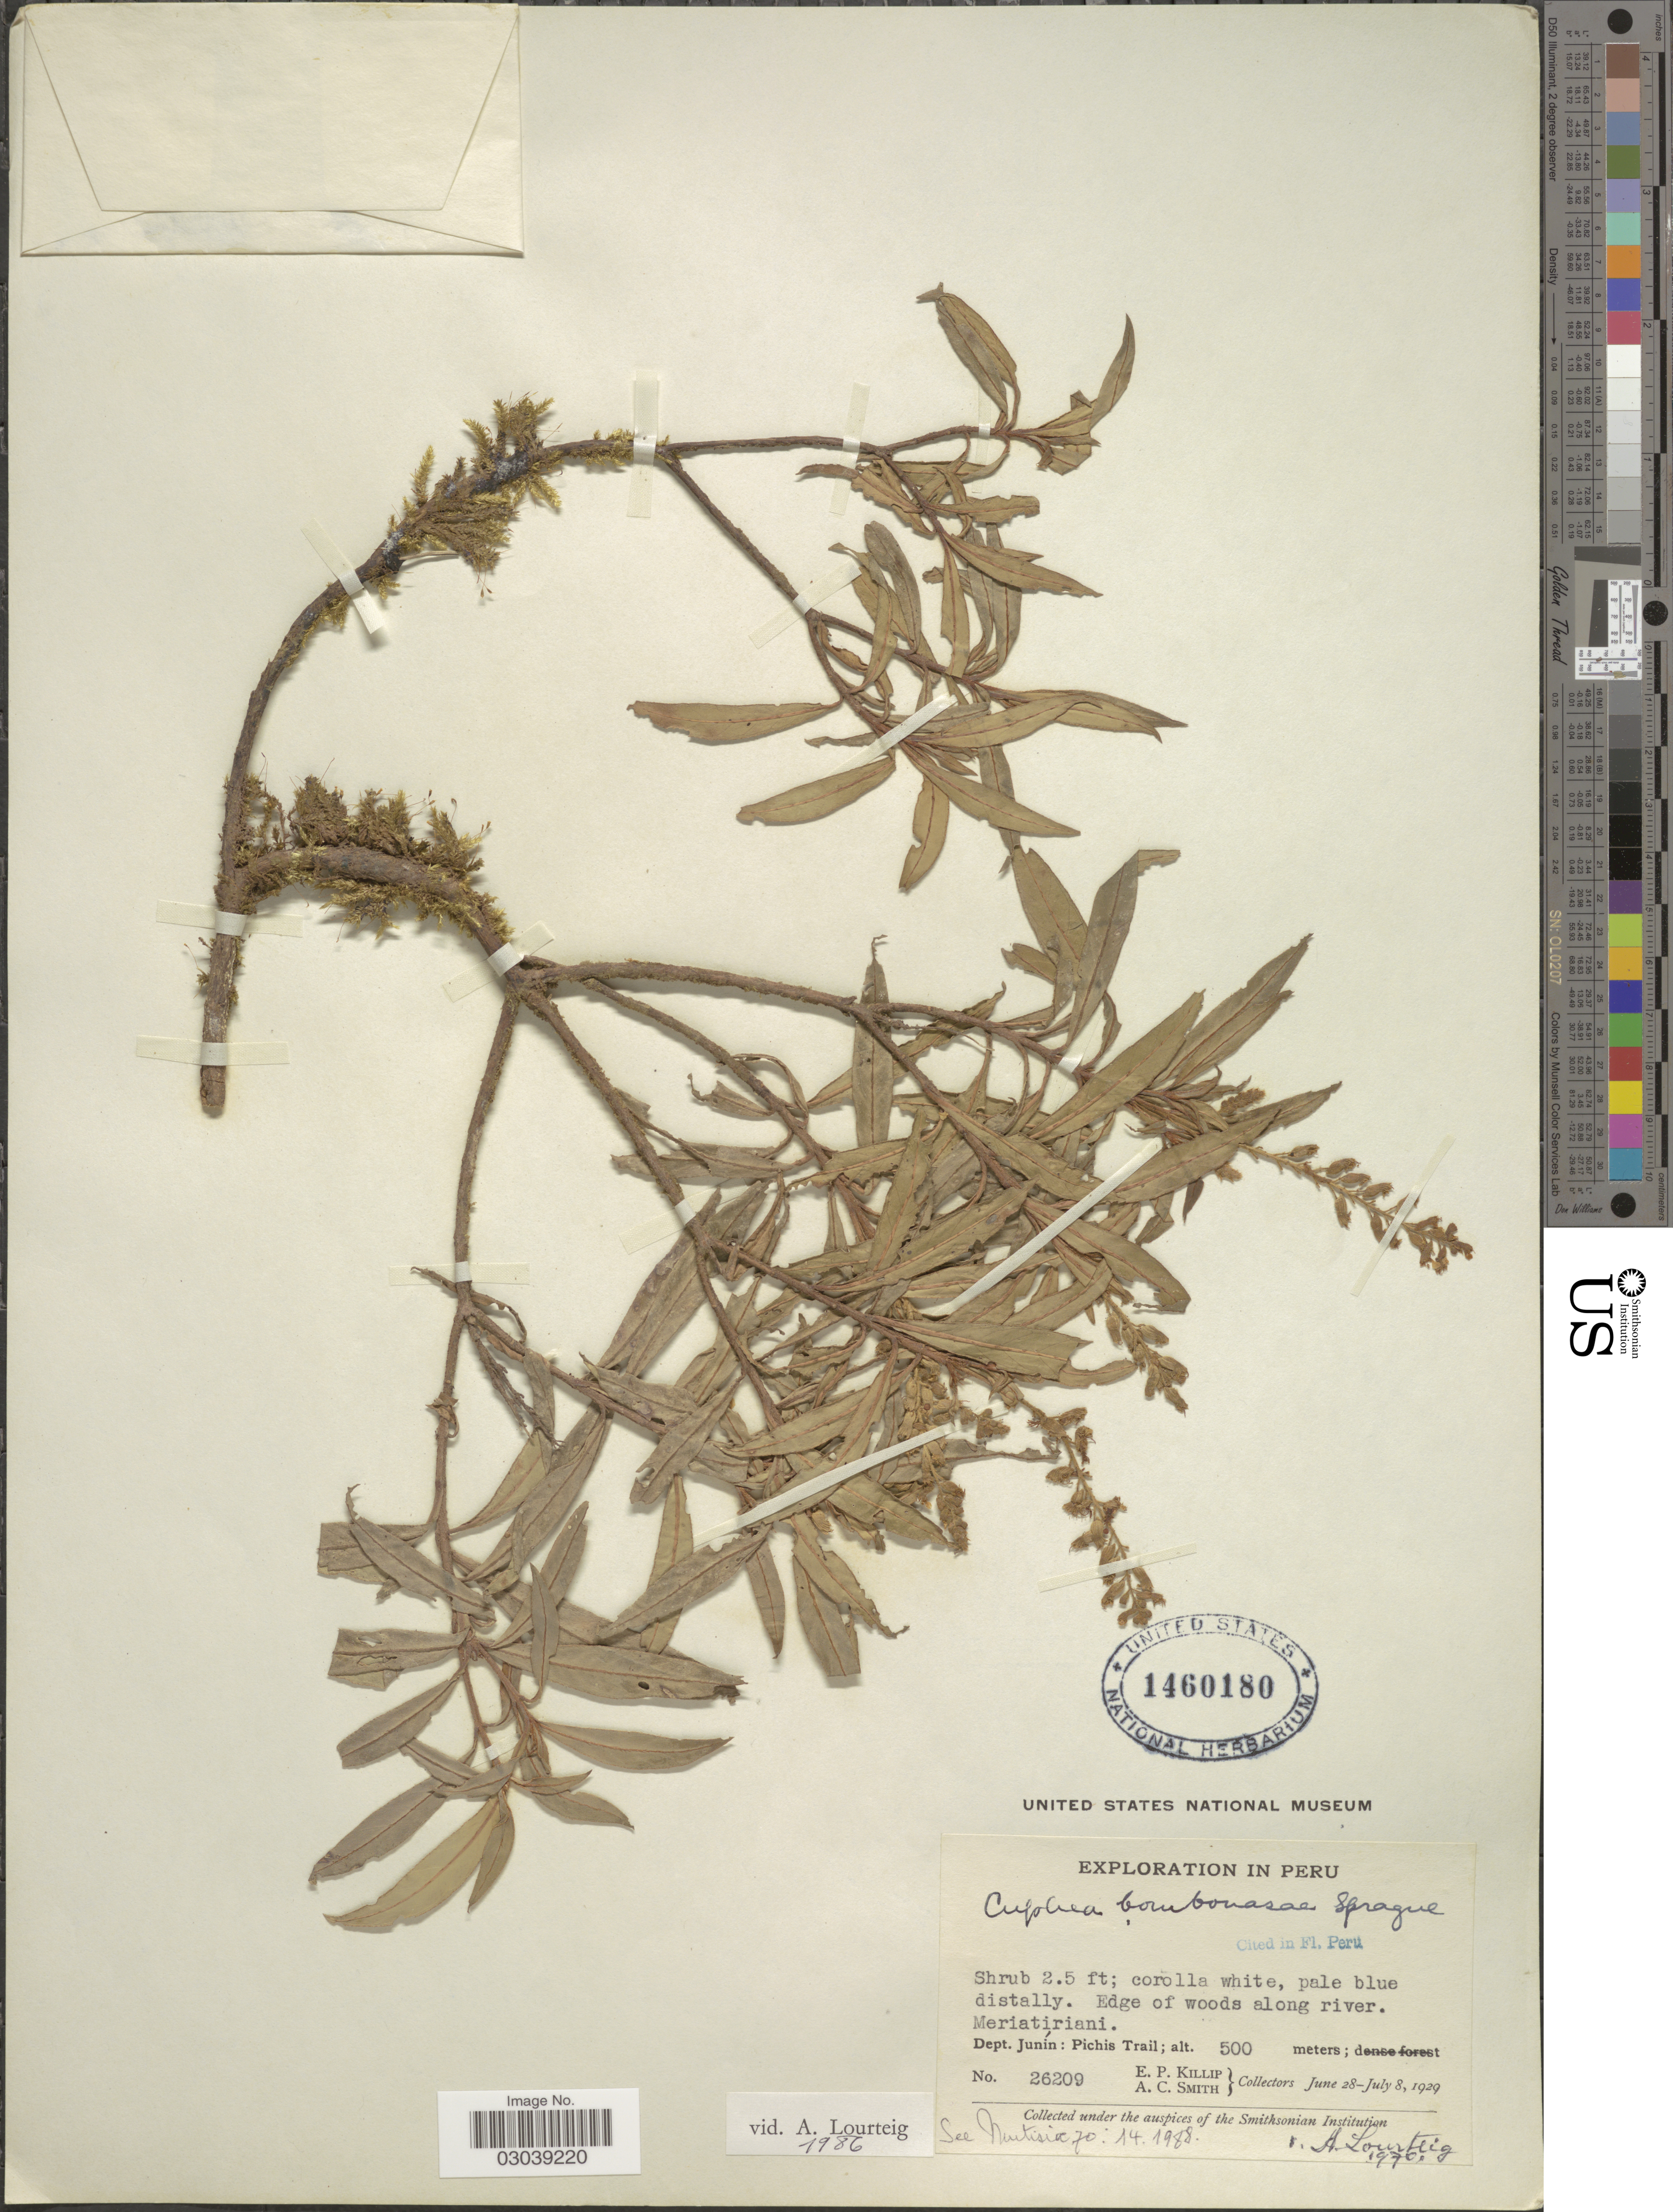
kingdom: Plantae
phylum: Tracheophyta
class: Magnoliopsida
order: Myrtales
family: Lythraceae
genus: Cuphea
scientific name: Cuphea bobonazae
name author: Sprague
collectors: E. P. Killip & A. C. Smith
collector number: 26209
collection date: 1929-06-28/1929-07-08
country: Peru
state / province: Junín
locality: Edge of woods along river, Meriatiriani. Dept. Junín: Pichis Trail.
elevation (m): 500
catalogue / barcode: US 1460180